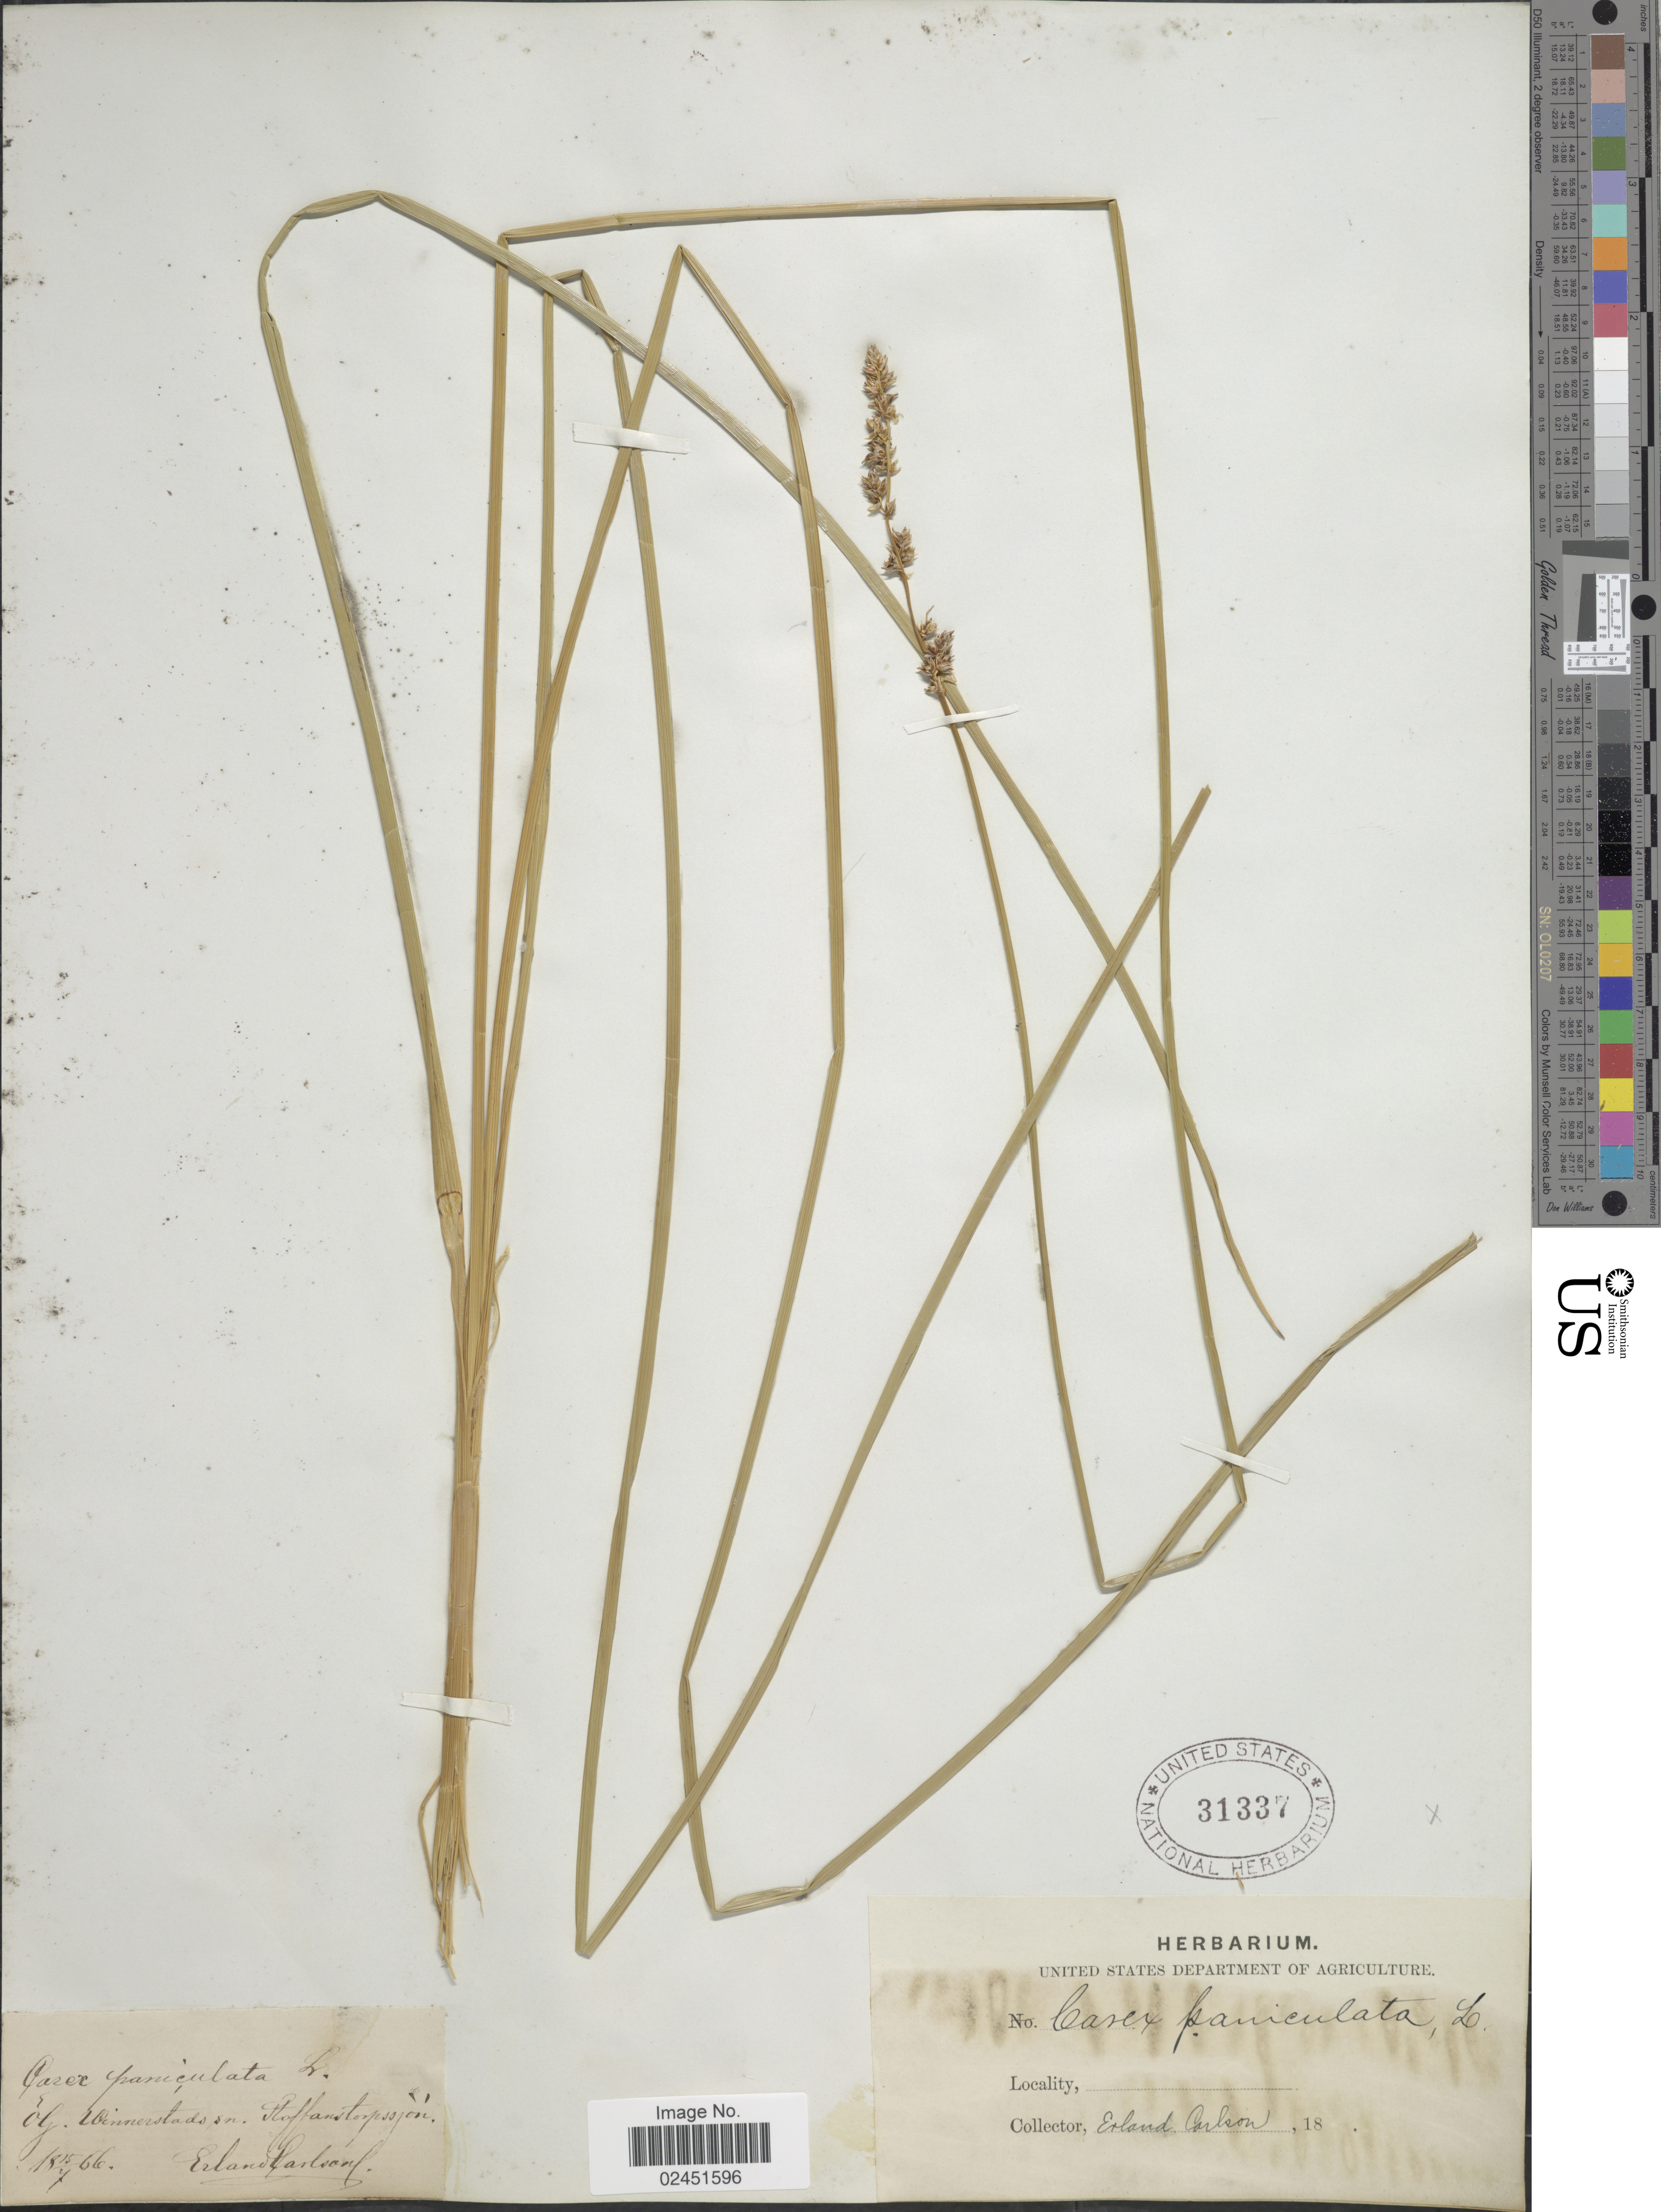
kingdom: Plantae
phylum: Tracheophyta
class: Liliopsida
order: Poales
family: Cyperaceae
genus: Carex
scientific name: Carex paniculata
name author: L.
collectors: E. Carlson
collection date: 1866-07-15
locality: Olj. Winnerstads sn. Stoffanstorpssjon [interpreted]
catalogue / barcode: US 31337